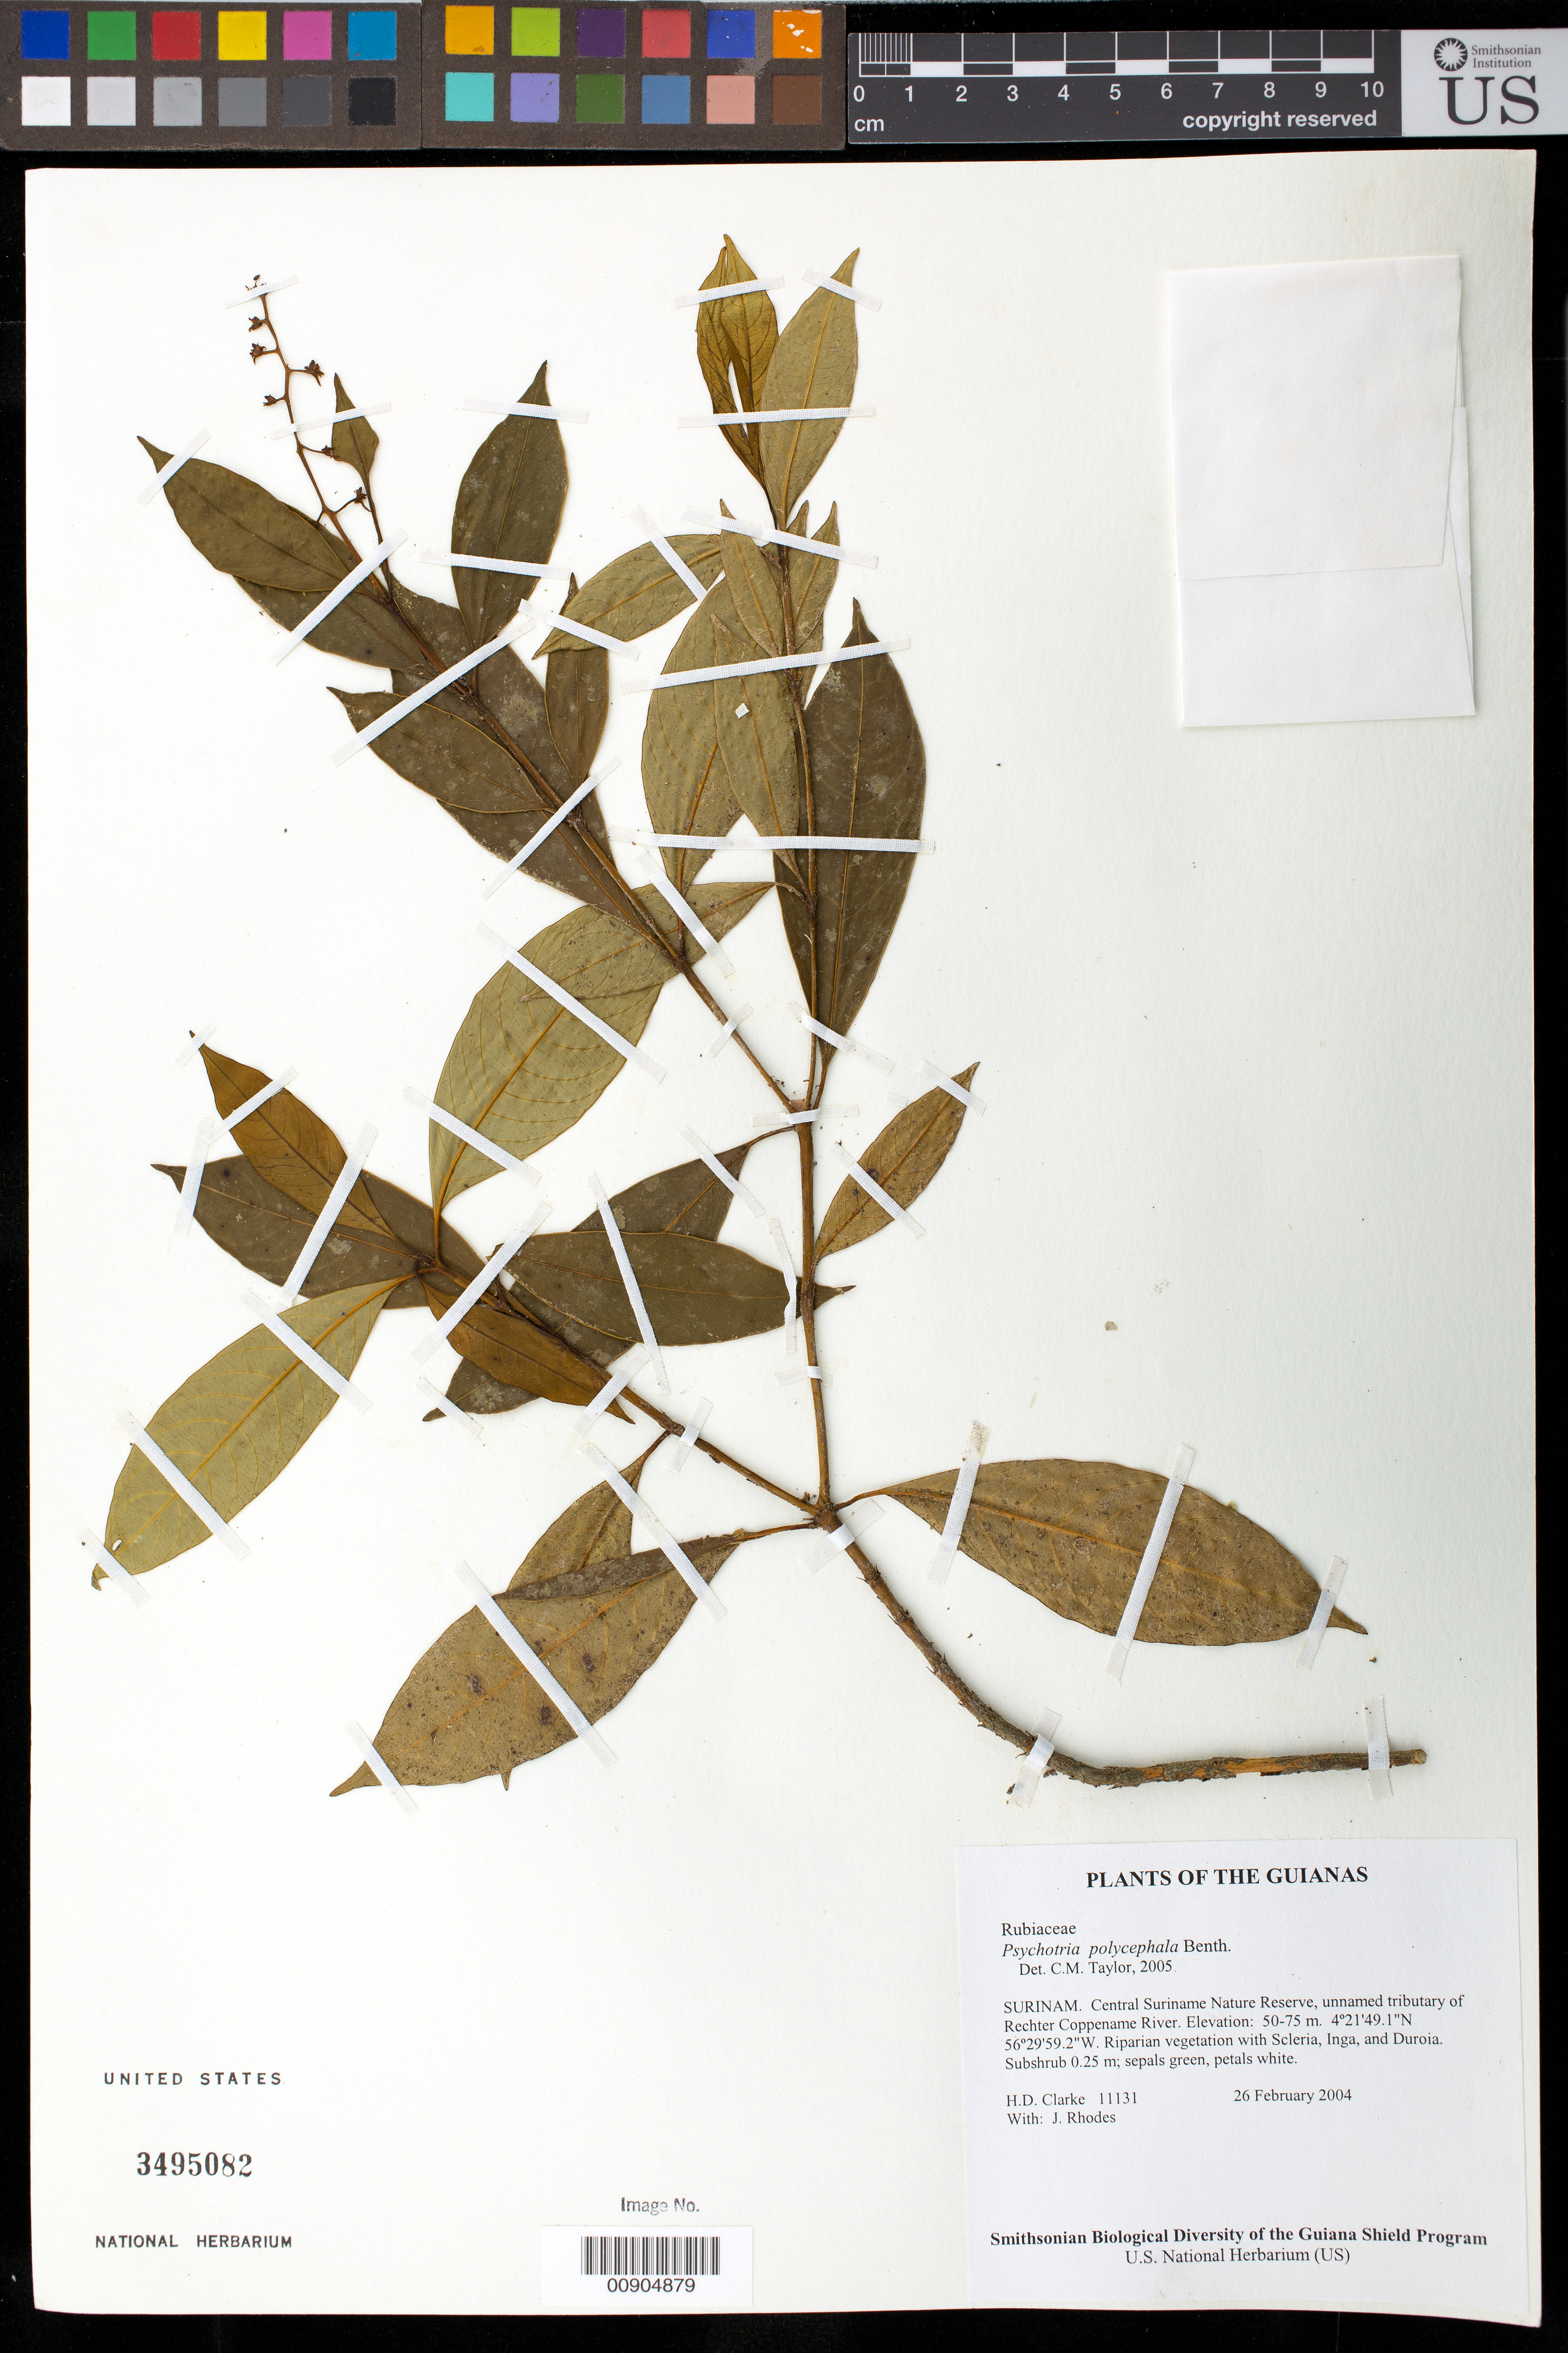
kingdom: Plantae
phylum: Tracheophyta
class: Magnoliopsida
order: Gentianales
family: Rubiaceae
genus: Palicourea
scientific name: Palicourea polycephala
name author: (Benth.) Delprete & J.H. Kirkbr.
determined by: Kirkbride, J. H., Jr.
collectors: H. D. Clarke & J. Rhodes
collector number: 11131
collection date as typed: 26 February 2004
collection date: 2004-02-26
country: Suriname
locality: Central Suriname Nature Reserve, unnamed tributary of Rechter Coppename River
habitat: Riparian vegetation with Scleria, Inga, and Duroia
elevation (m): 50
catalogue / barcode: US 3495082